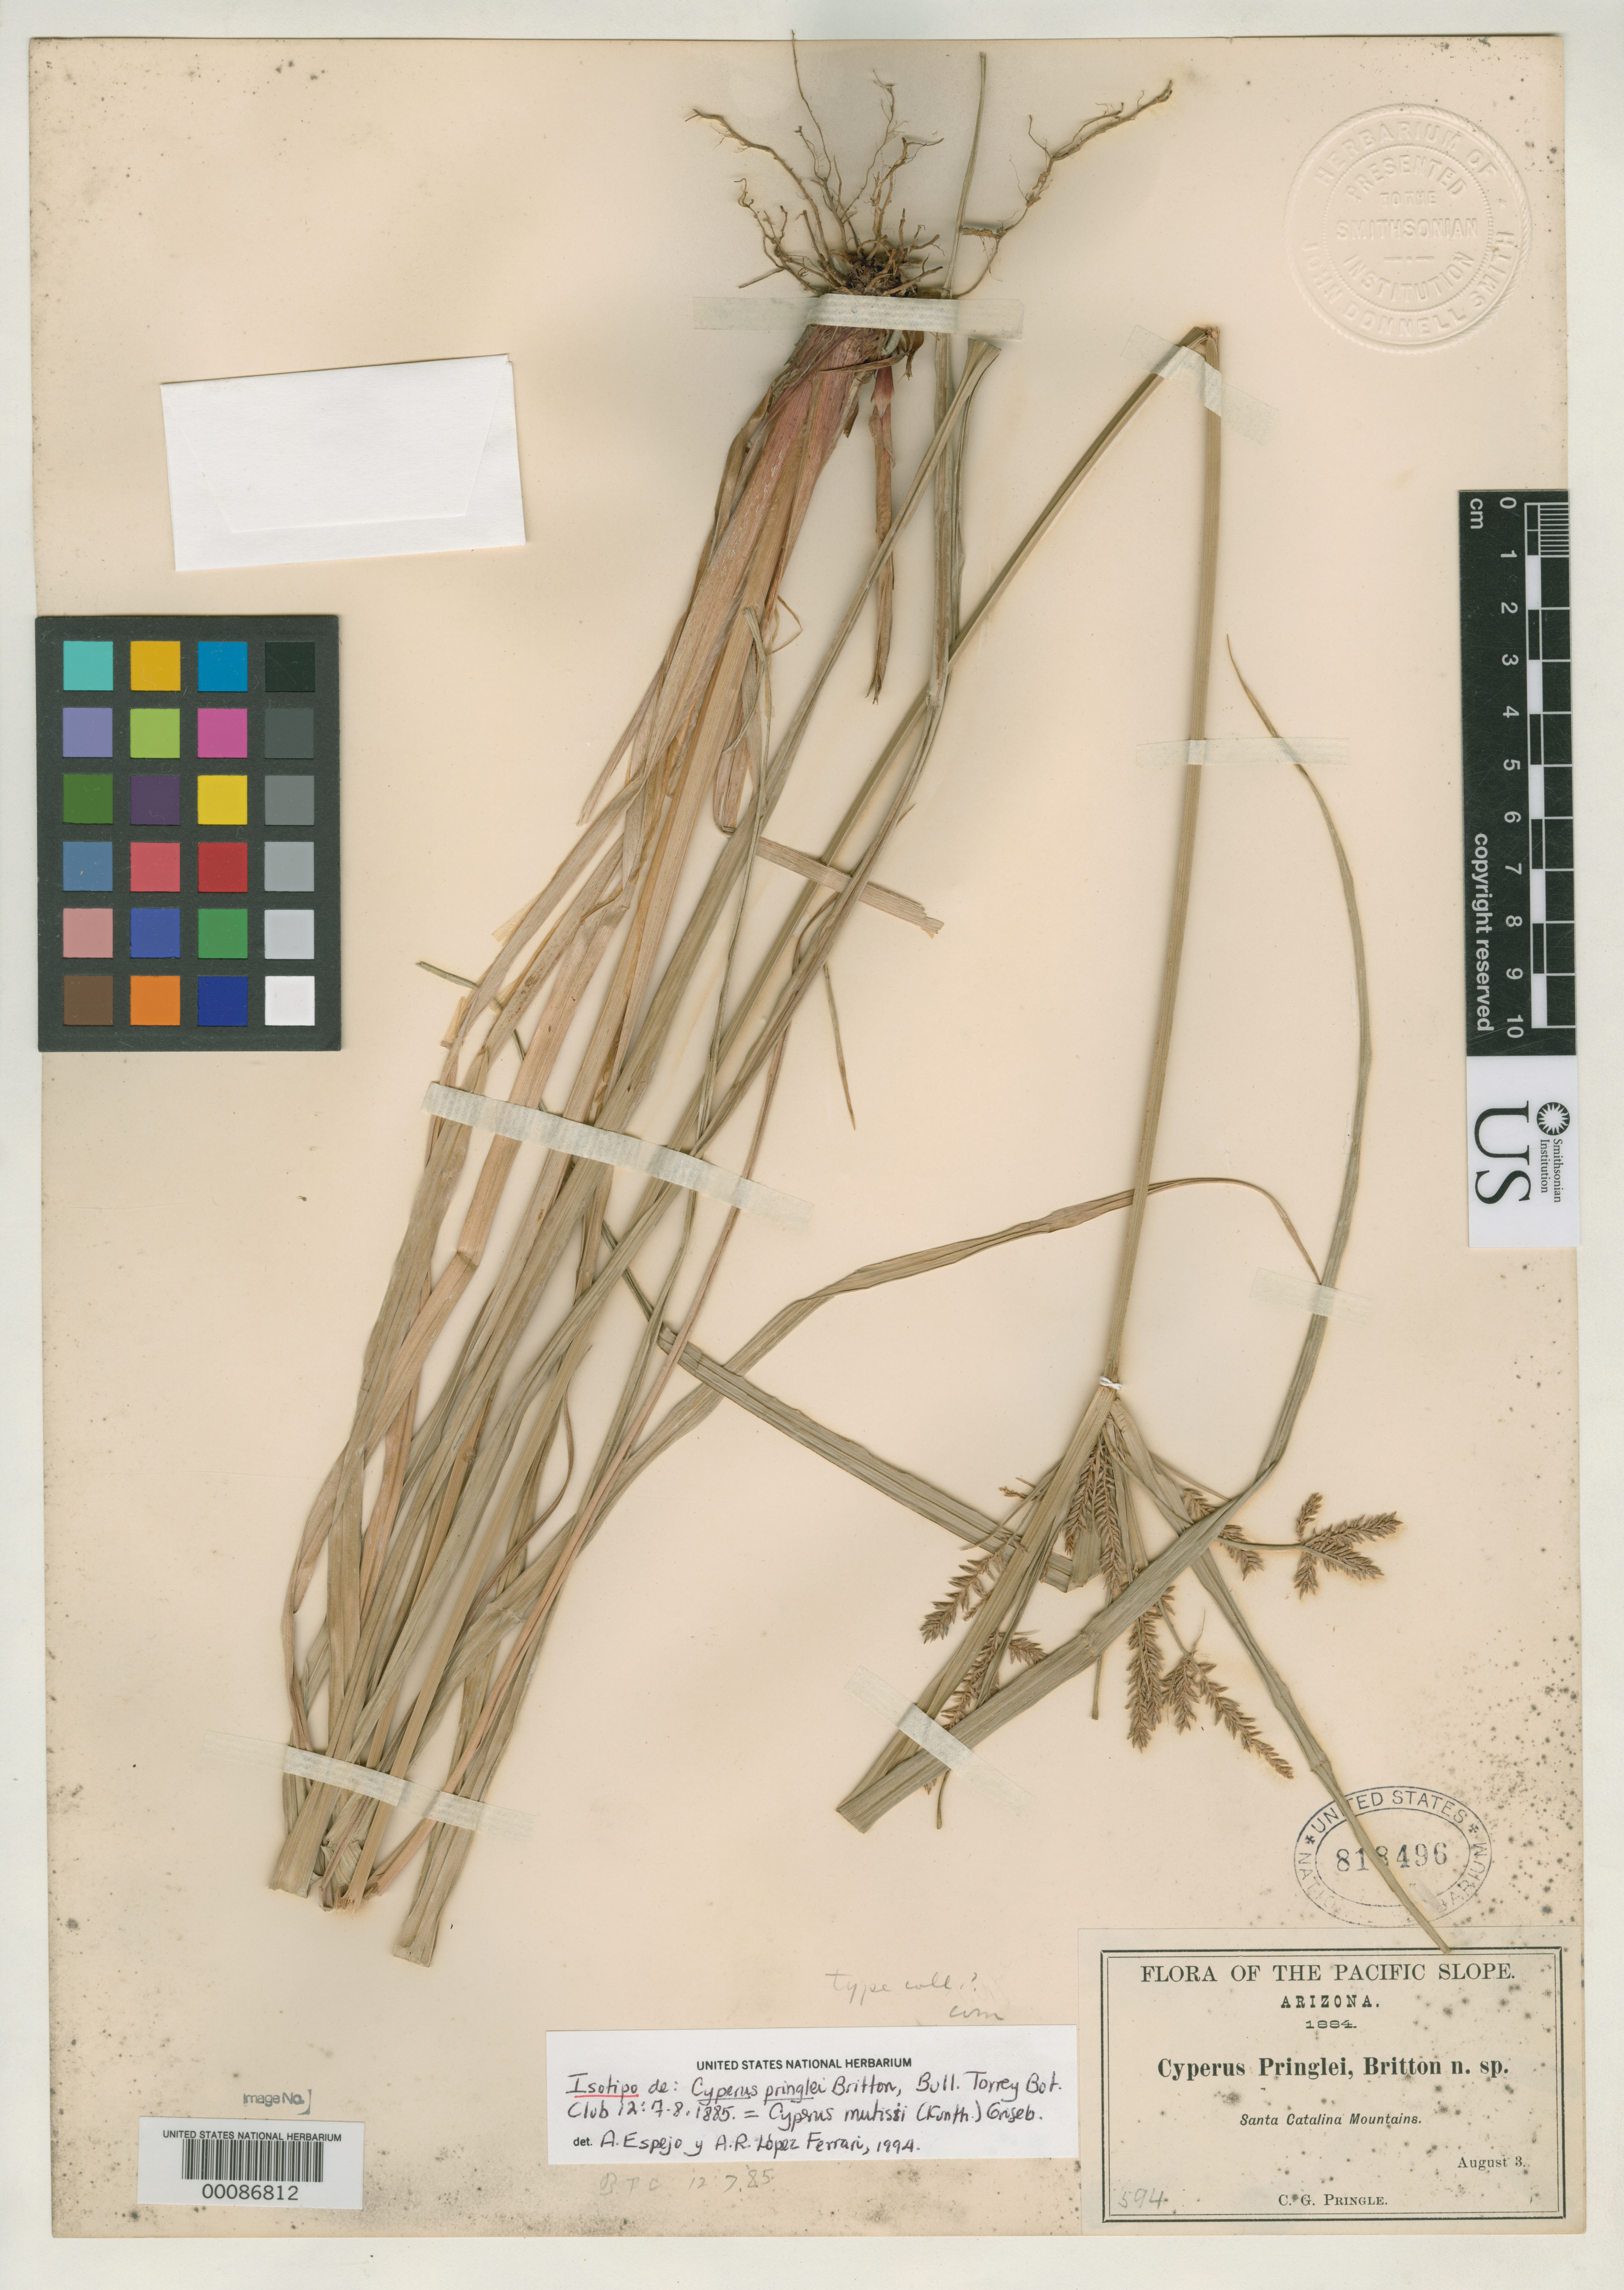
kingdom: Plantae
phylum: Tracheophyta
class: Liliopsida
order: Poales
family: Cyperaceae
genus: Cyperus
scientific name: Cyperus pringlei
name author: Britton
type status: Type Collection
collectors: C. G. Pringle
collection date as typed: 03 Aug 1884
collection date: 1884-08-03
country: United States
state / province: Arizona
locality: Santa Catalina Mountains.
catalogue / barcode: US 818496